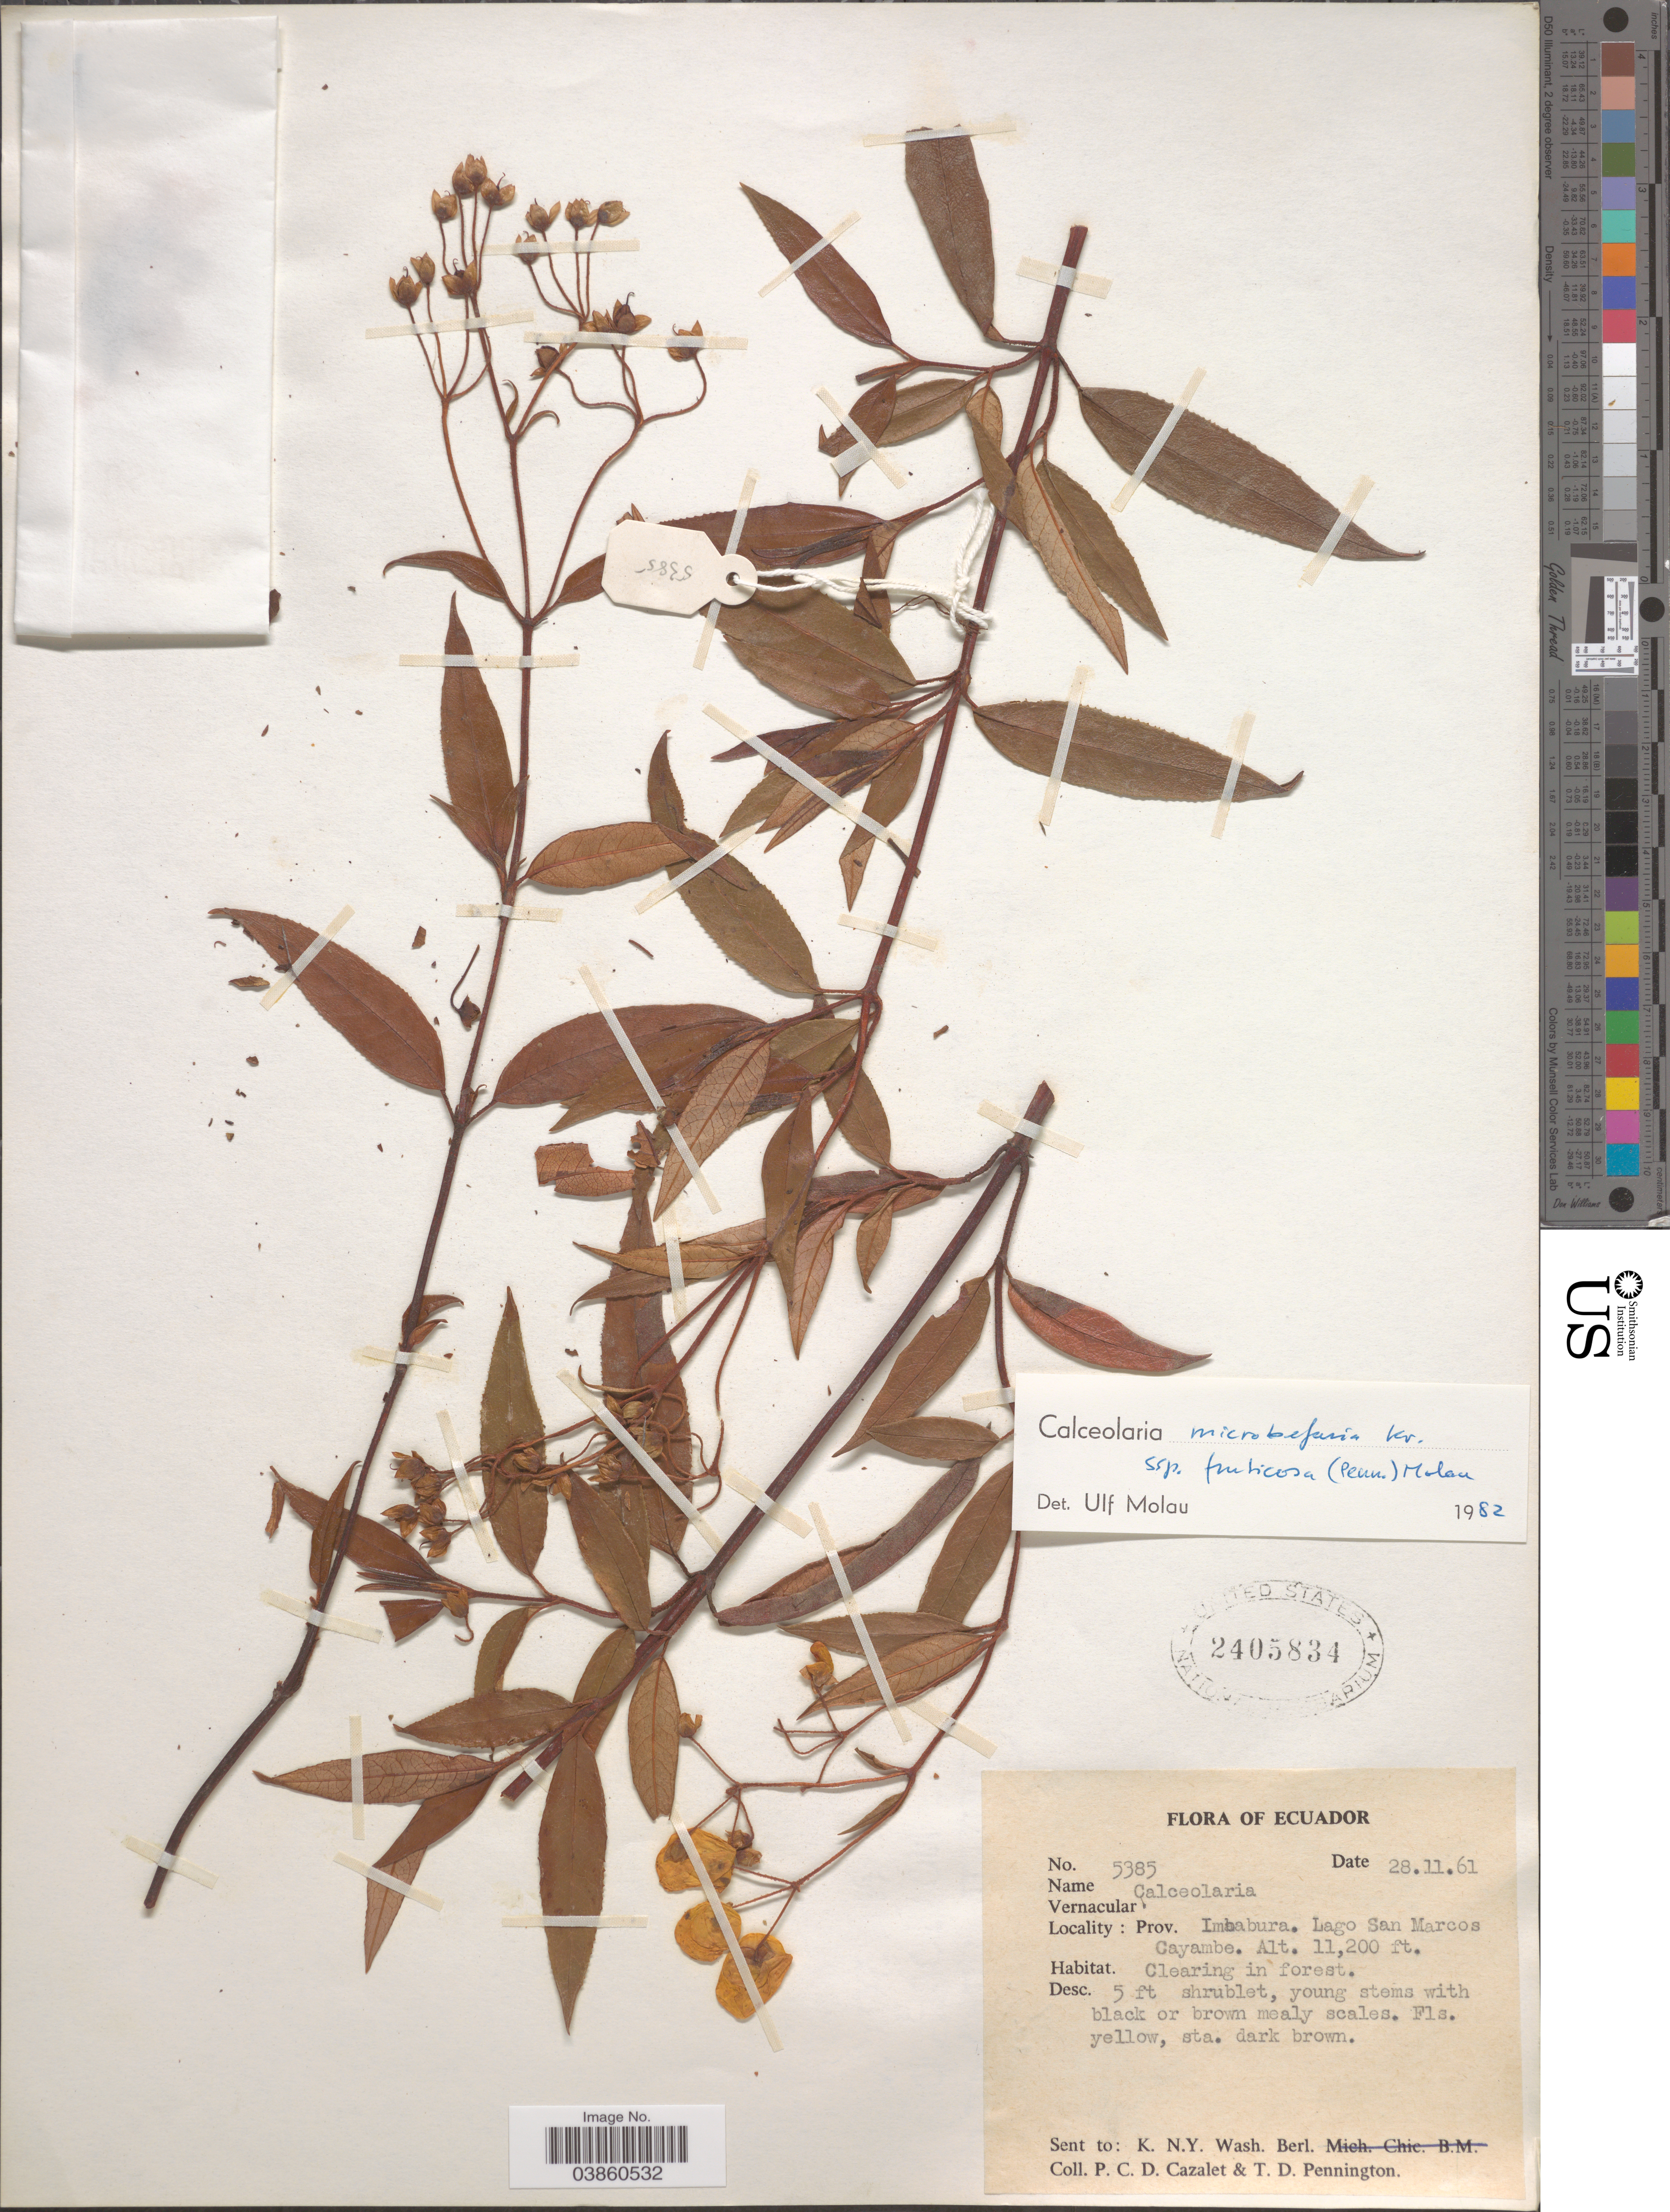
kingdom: Plantae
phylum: Tracheophyta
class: Magnoliopsida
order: Lamiales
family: Calceolariaceae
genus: Calceolaria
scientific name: Calceolaria microbefaria subsp. fruticosa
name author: (Pennell) Molau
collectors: P. C. D. Cazalet & T. D. Pennington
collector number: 5385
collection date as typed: Transcribed d/m/y: 28/11/61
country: Ecuador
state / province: Imbabura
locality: Lago San Marcos Cayambe.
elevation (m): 3414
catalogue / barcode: US 2405834